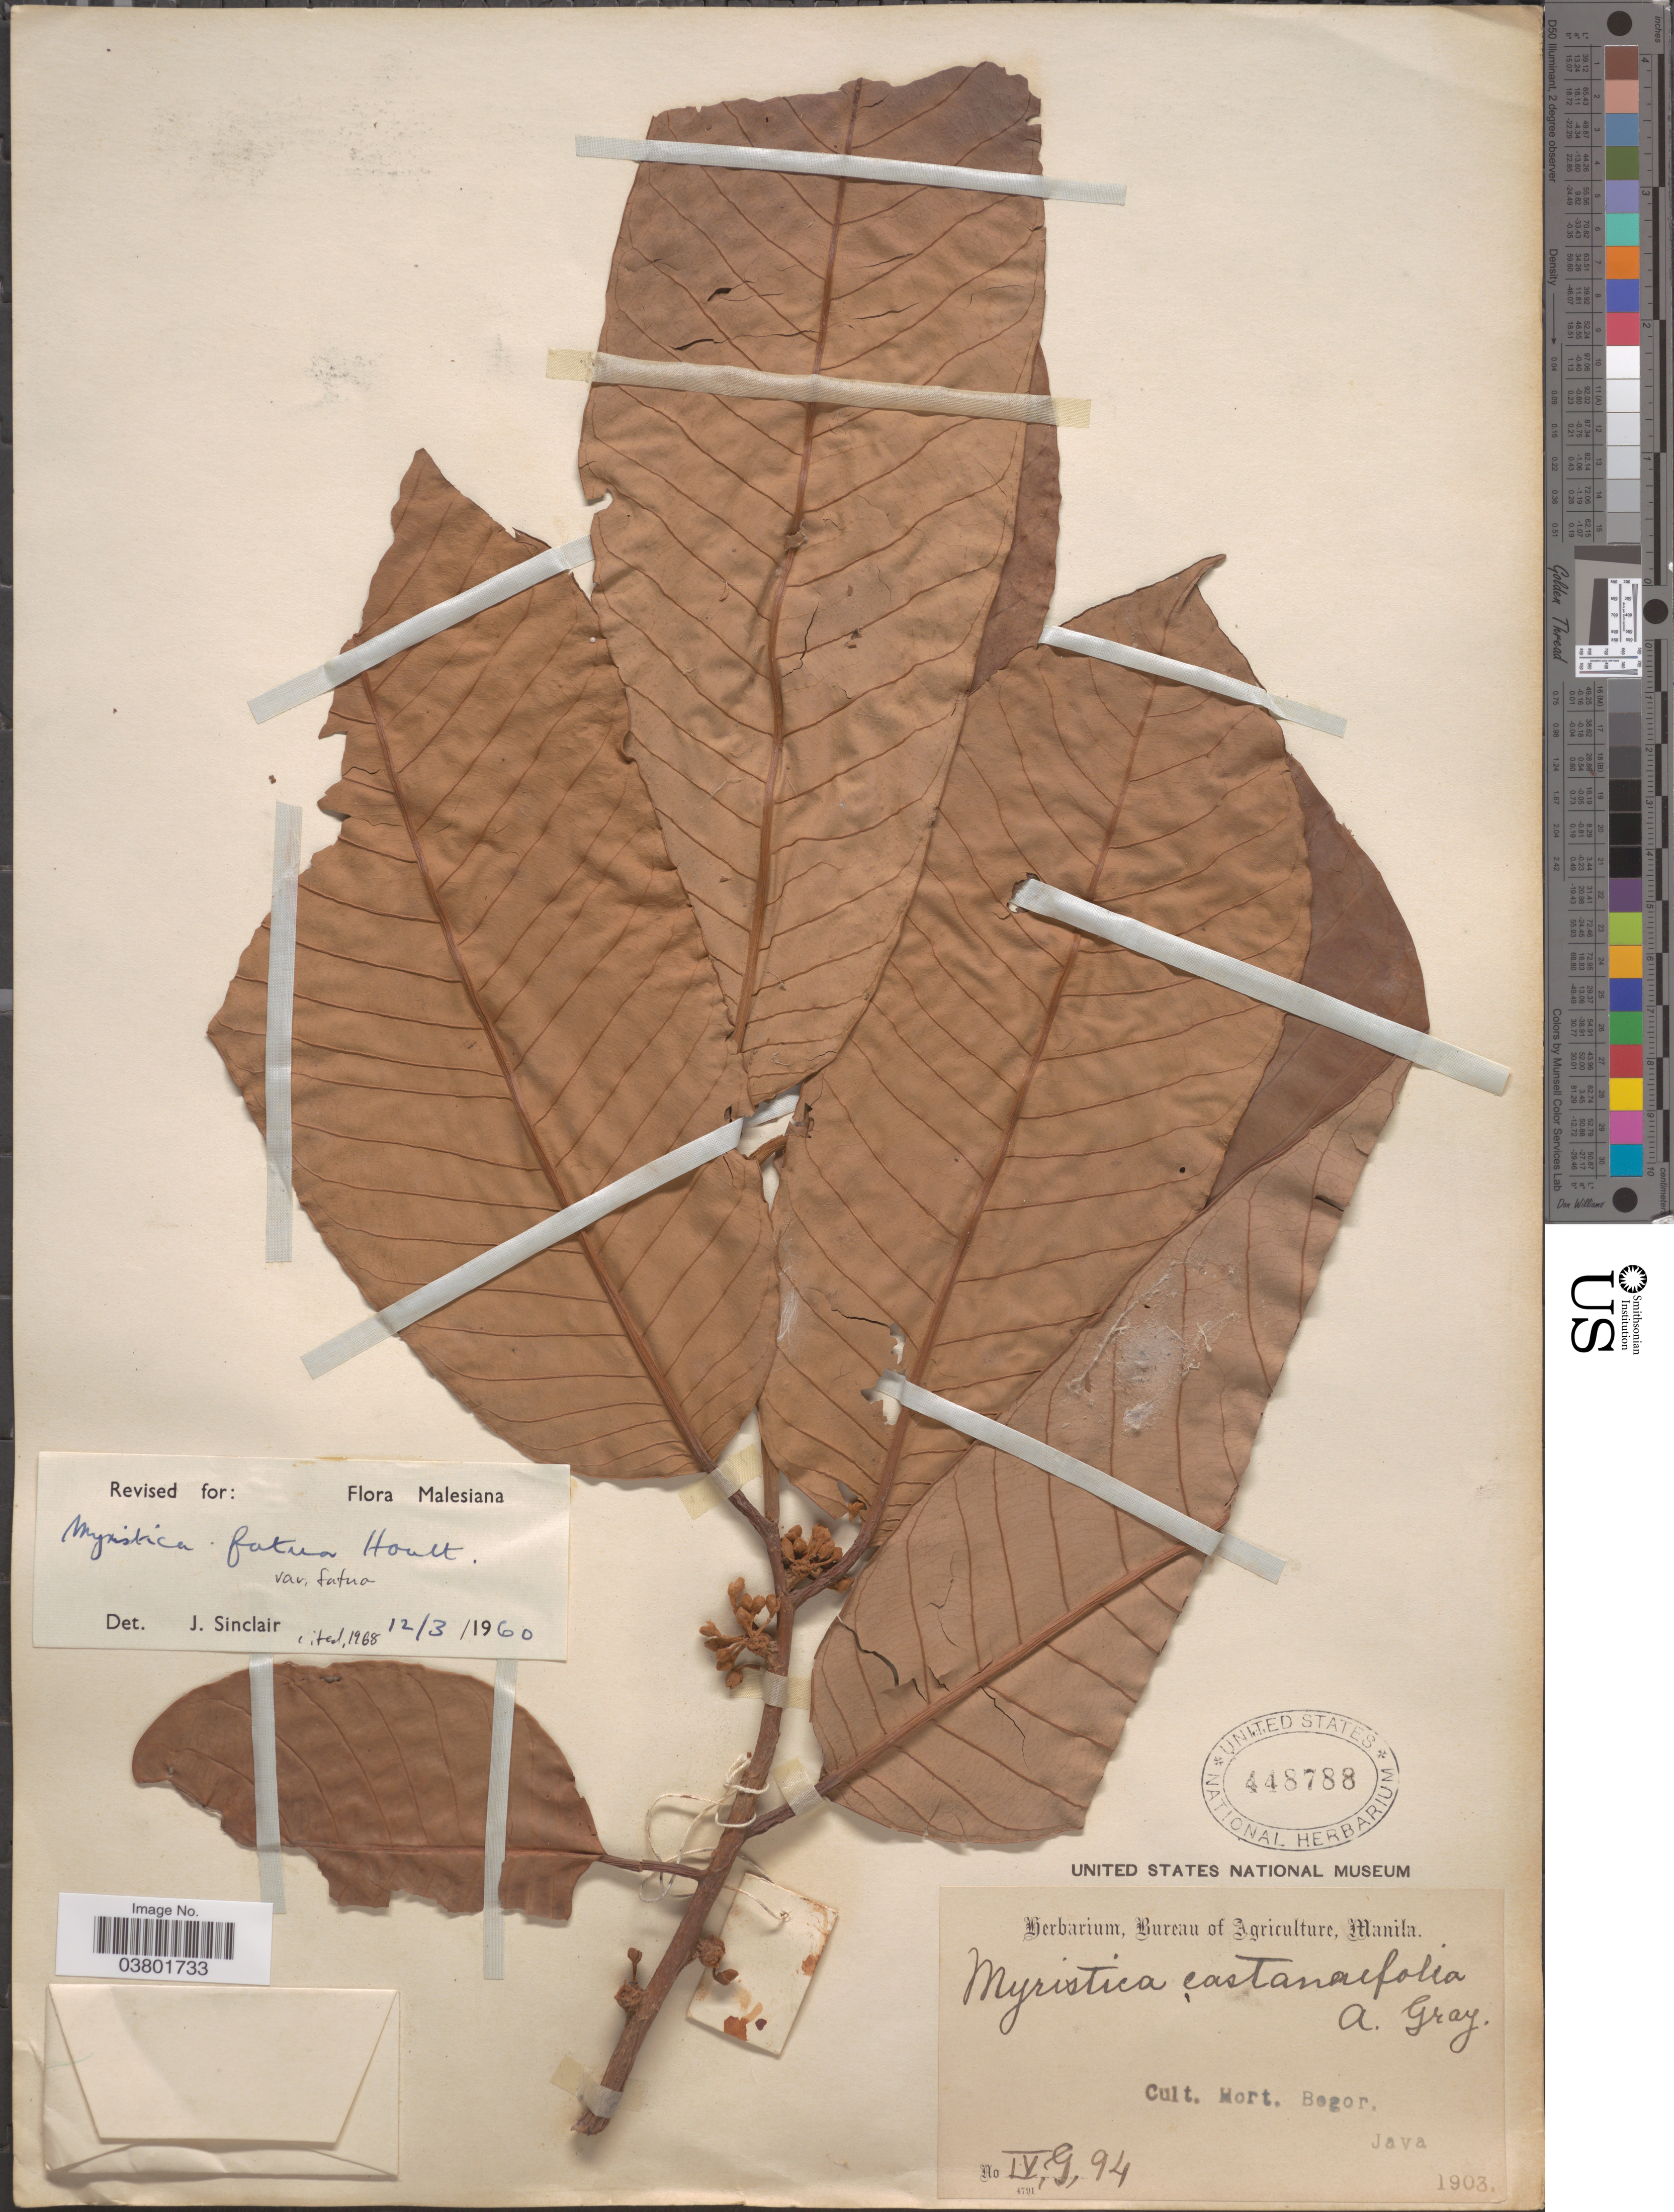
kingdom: Plantae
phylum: Tracheophyta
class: Magnoliopsida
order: Magnoliales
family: Myristicaceae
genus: Myristica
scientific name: Myristica fatua var. fatua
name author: Houtt.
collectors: Ex herb. Bureau of Agriculture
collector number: IV,G,94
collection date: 1903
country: Indonesia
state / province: Java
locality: Cult. Hort. Bogor.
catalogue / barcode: US 448788